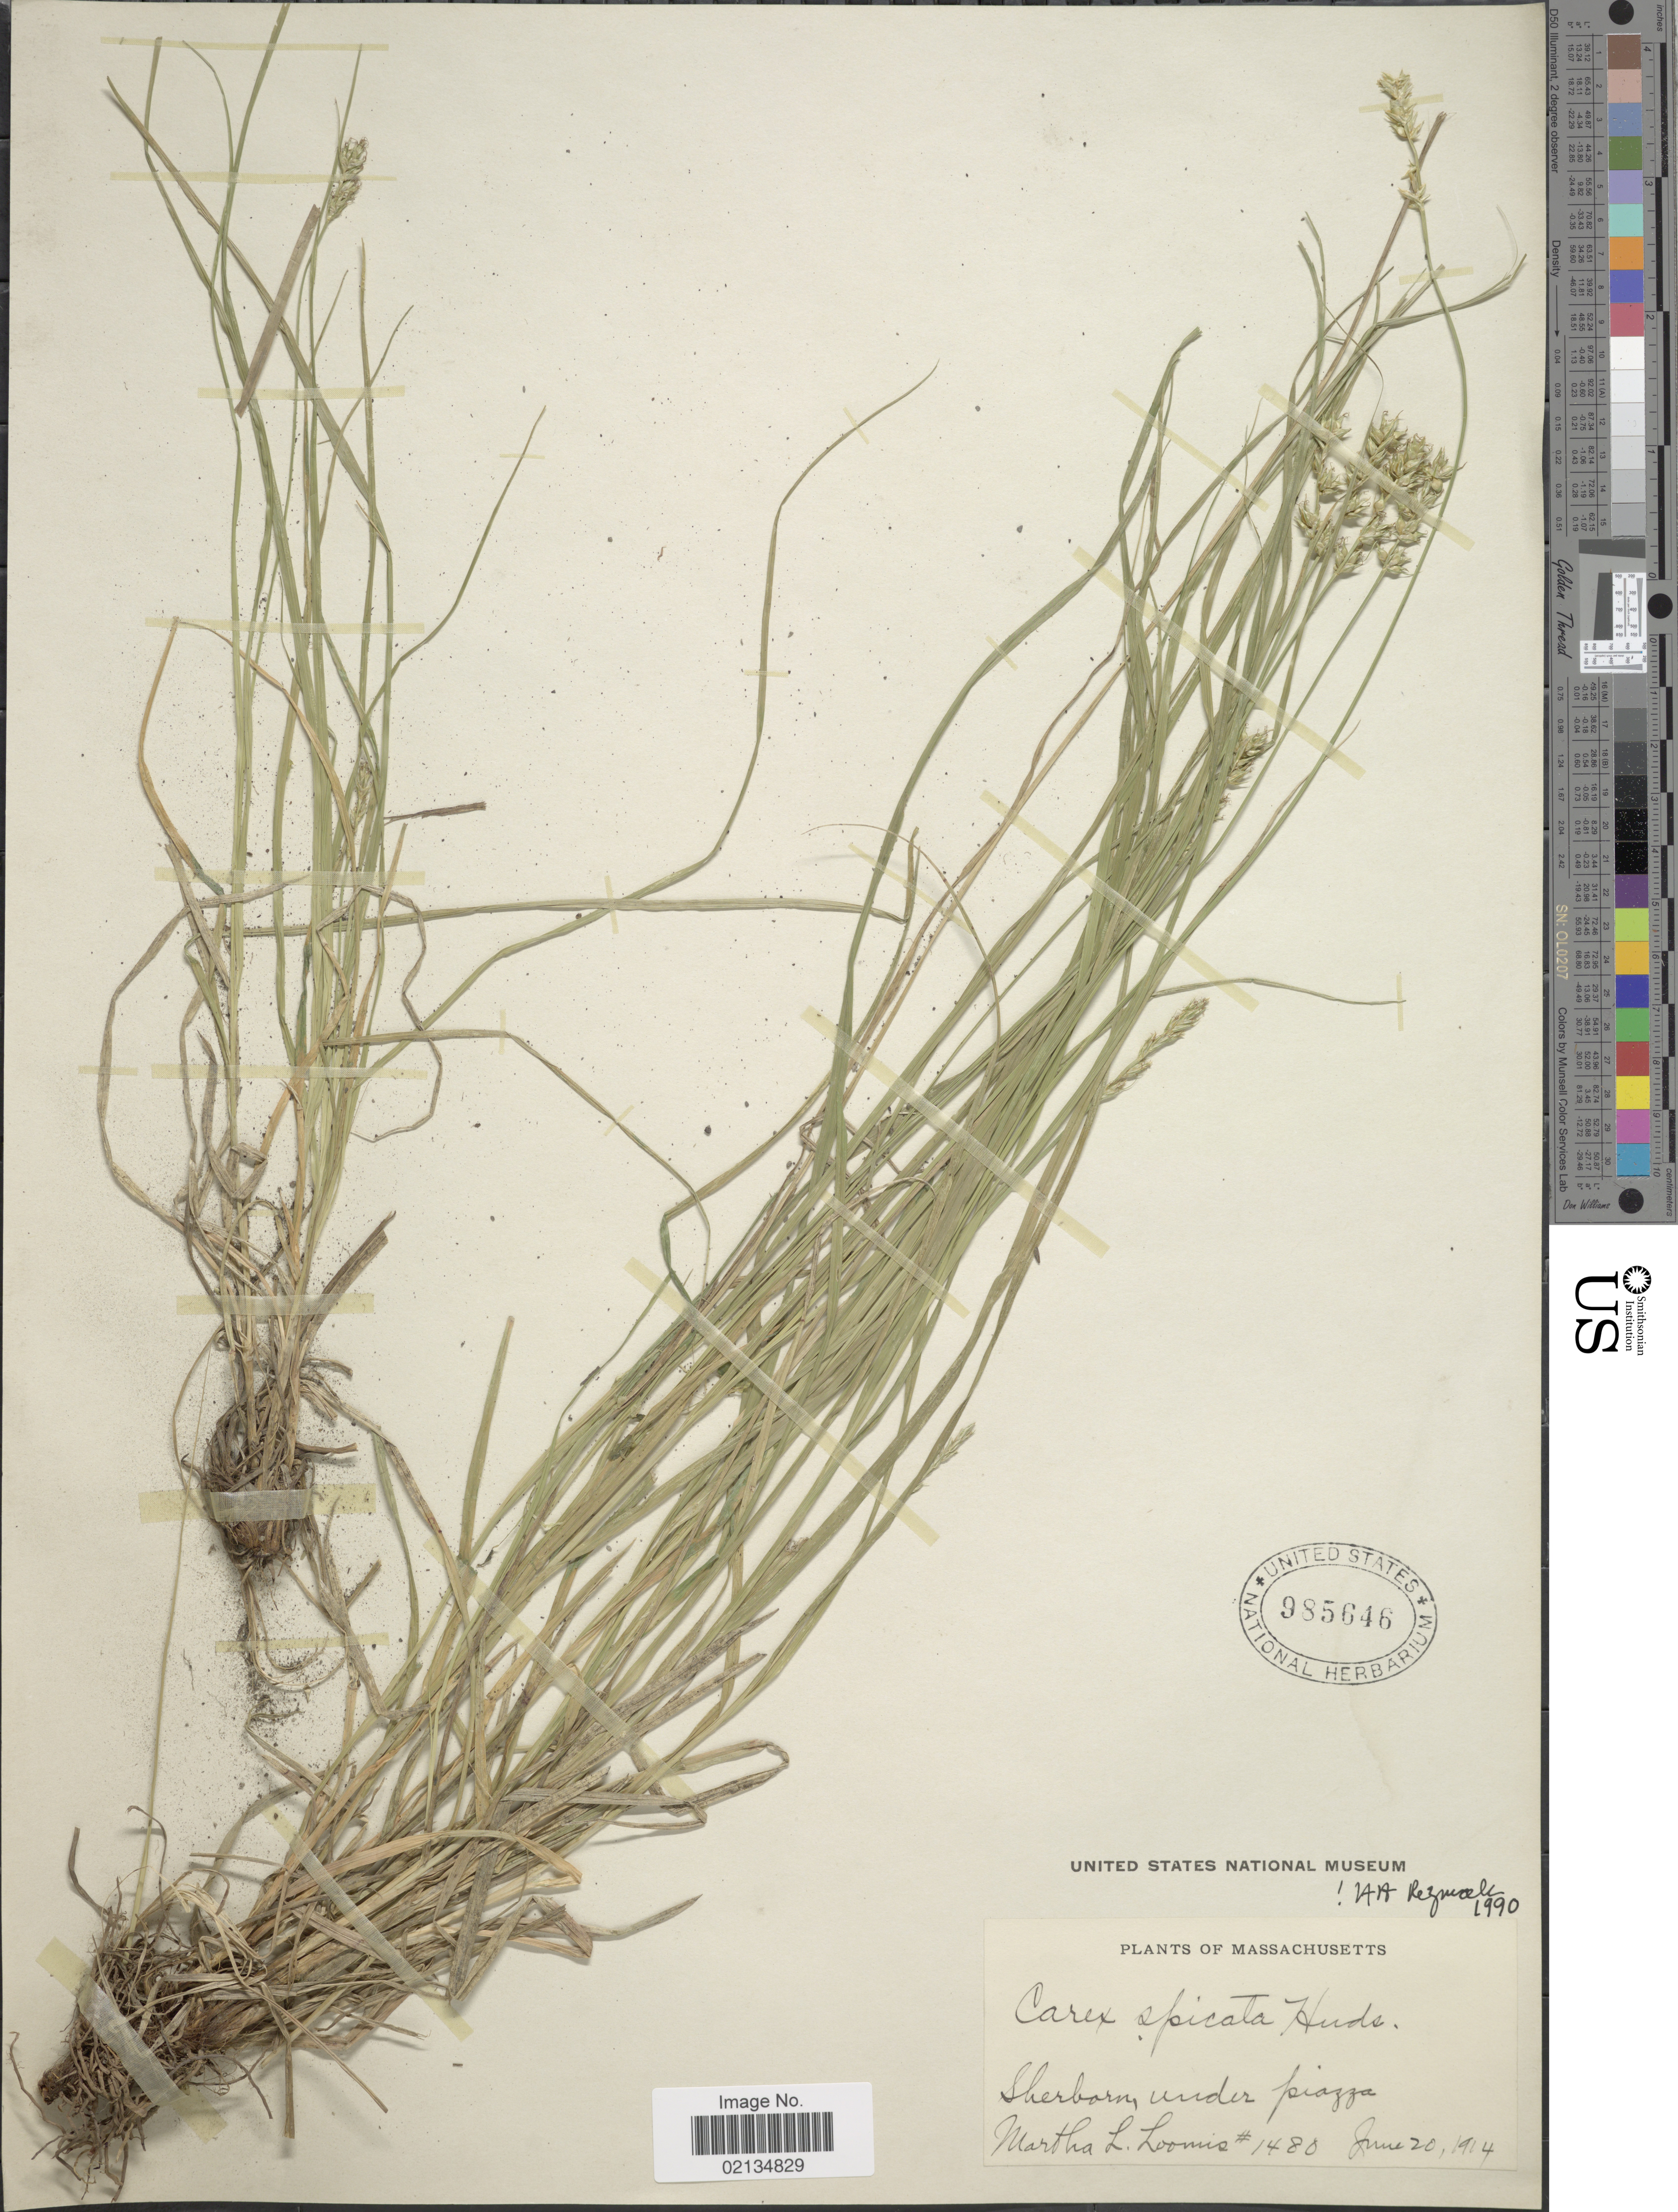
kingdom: Plantae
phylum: Tracheophyta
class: Liliopsida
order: Poales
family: Cyperaceae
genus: Carex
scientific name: Carex spicata subsp. spicata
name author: Huds.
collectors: M. L. Loomis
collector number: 1480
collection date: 1914-06-20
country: United States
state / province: Massachusetts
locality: Sherborn under piazza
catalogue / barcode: US 985646